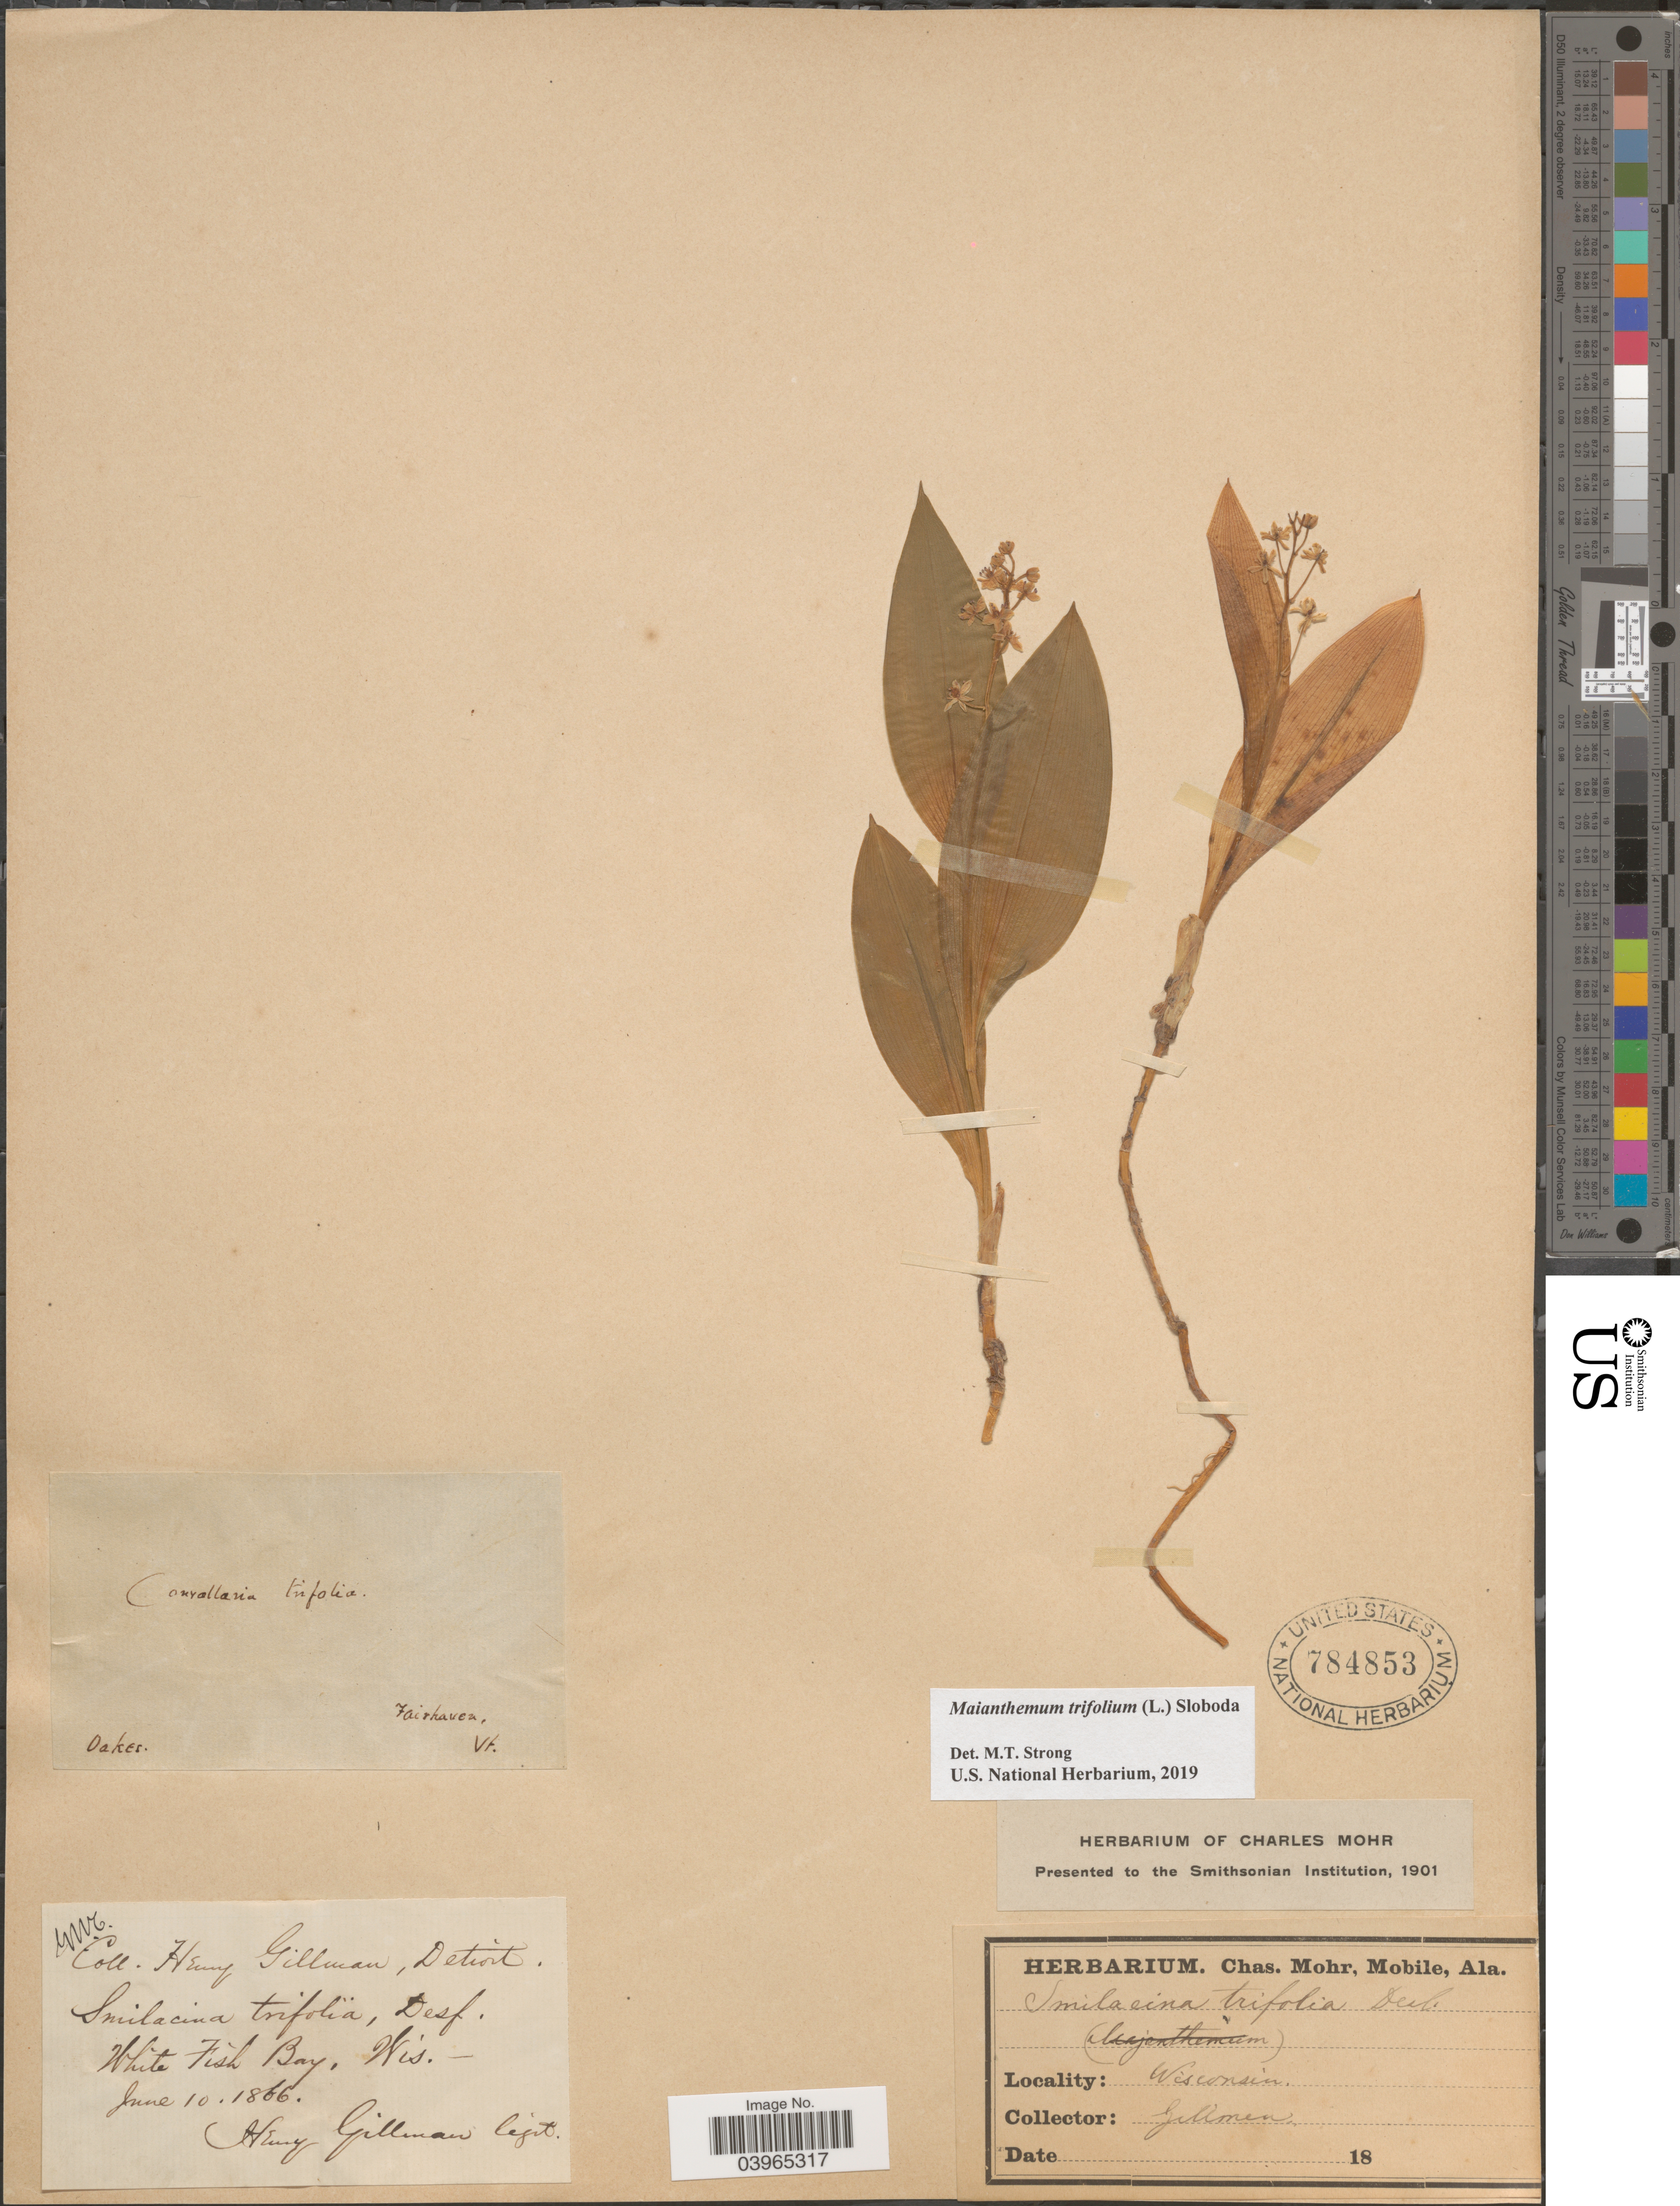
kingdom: Plantae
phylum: Tracheophyta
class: Liliopsida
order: Asparagales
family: Asparagaceae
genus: Maianthemum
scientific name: Maianthemum trifolium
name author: (L.) Sloboda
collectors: H. Gillman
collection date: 1866-06-10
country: United States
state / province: Wisconsin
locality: White Fish Bay.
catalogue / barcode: US 784853